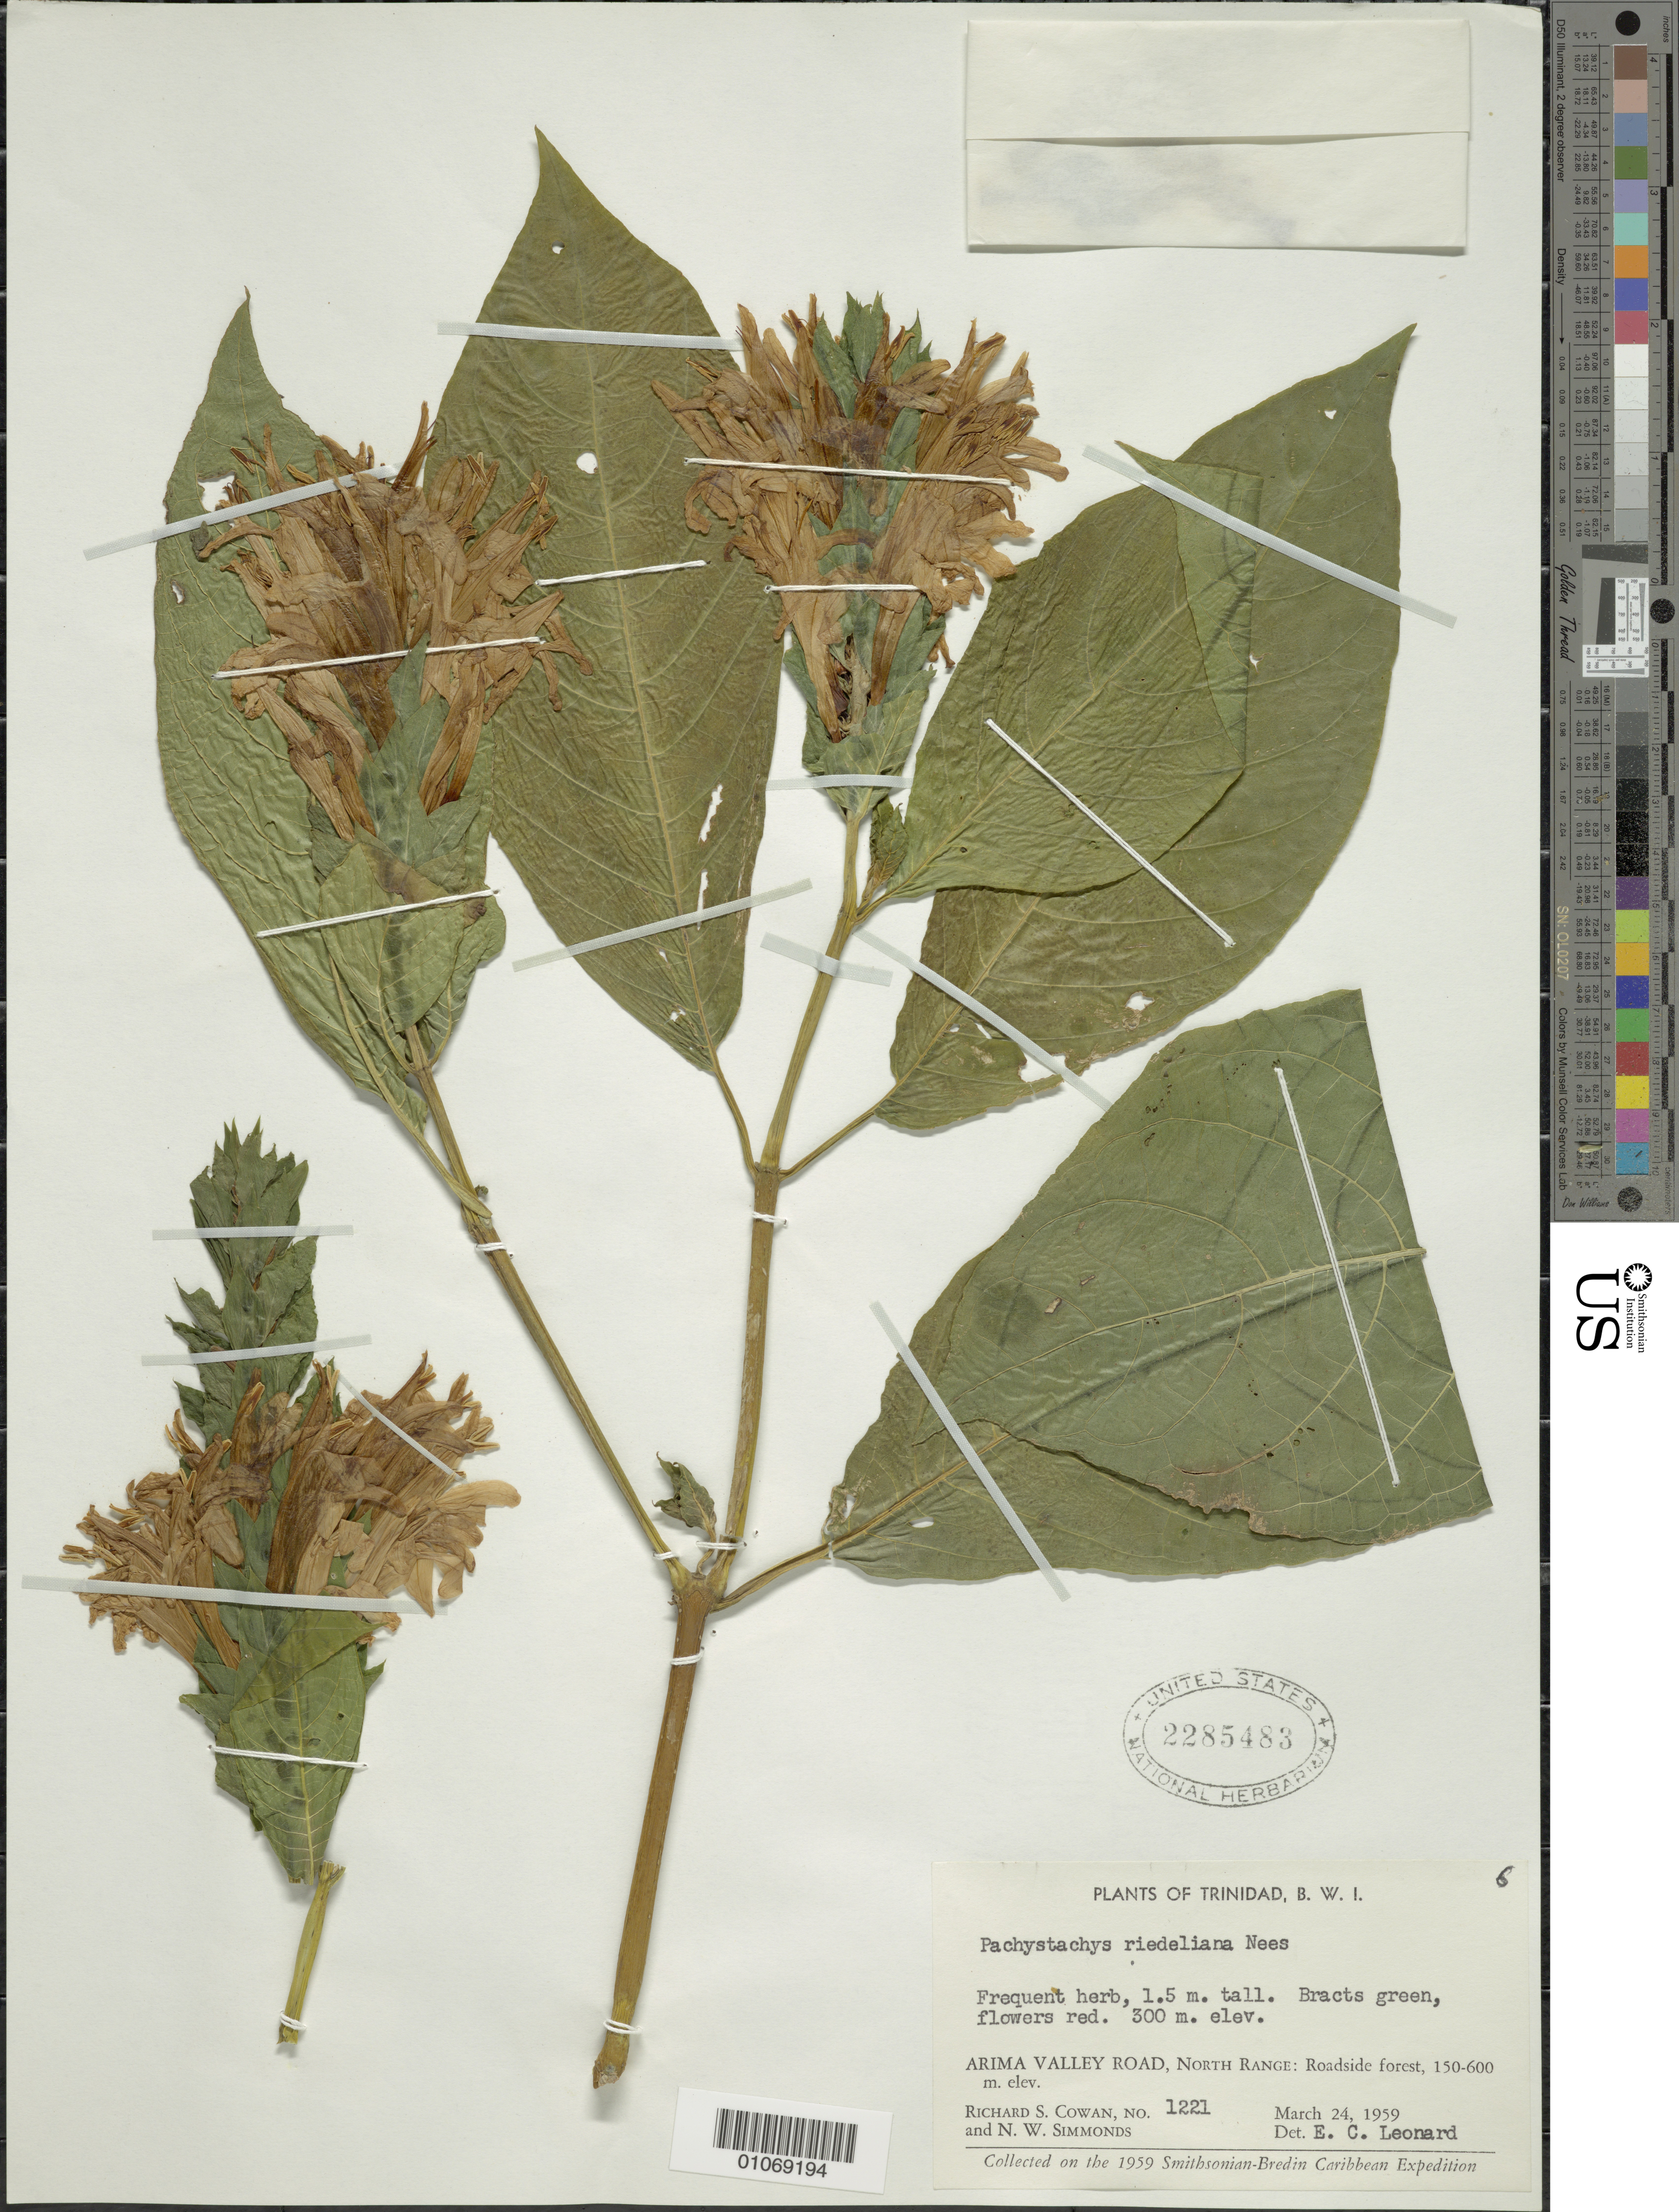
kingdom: Plantae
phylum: Tracheophyta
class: Magnoliopsida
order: Lamiales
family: Acanthaceae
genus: Pachystachys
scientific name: Pachystachys spicata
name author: (Ruiz & Pav.) Wassh.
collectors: R. S. Cowan & N. W. Simmonds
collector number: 1221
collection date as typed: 24 Mar 1959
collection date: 1959-03-24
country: Trinidad and Tobago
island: Trinidad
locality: Arima Valley Road, North Range: Roadside forest.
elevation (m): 300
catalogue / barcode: US 2285483